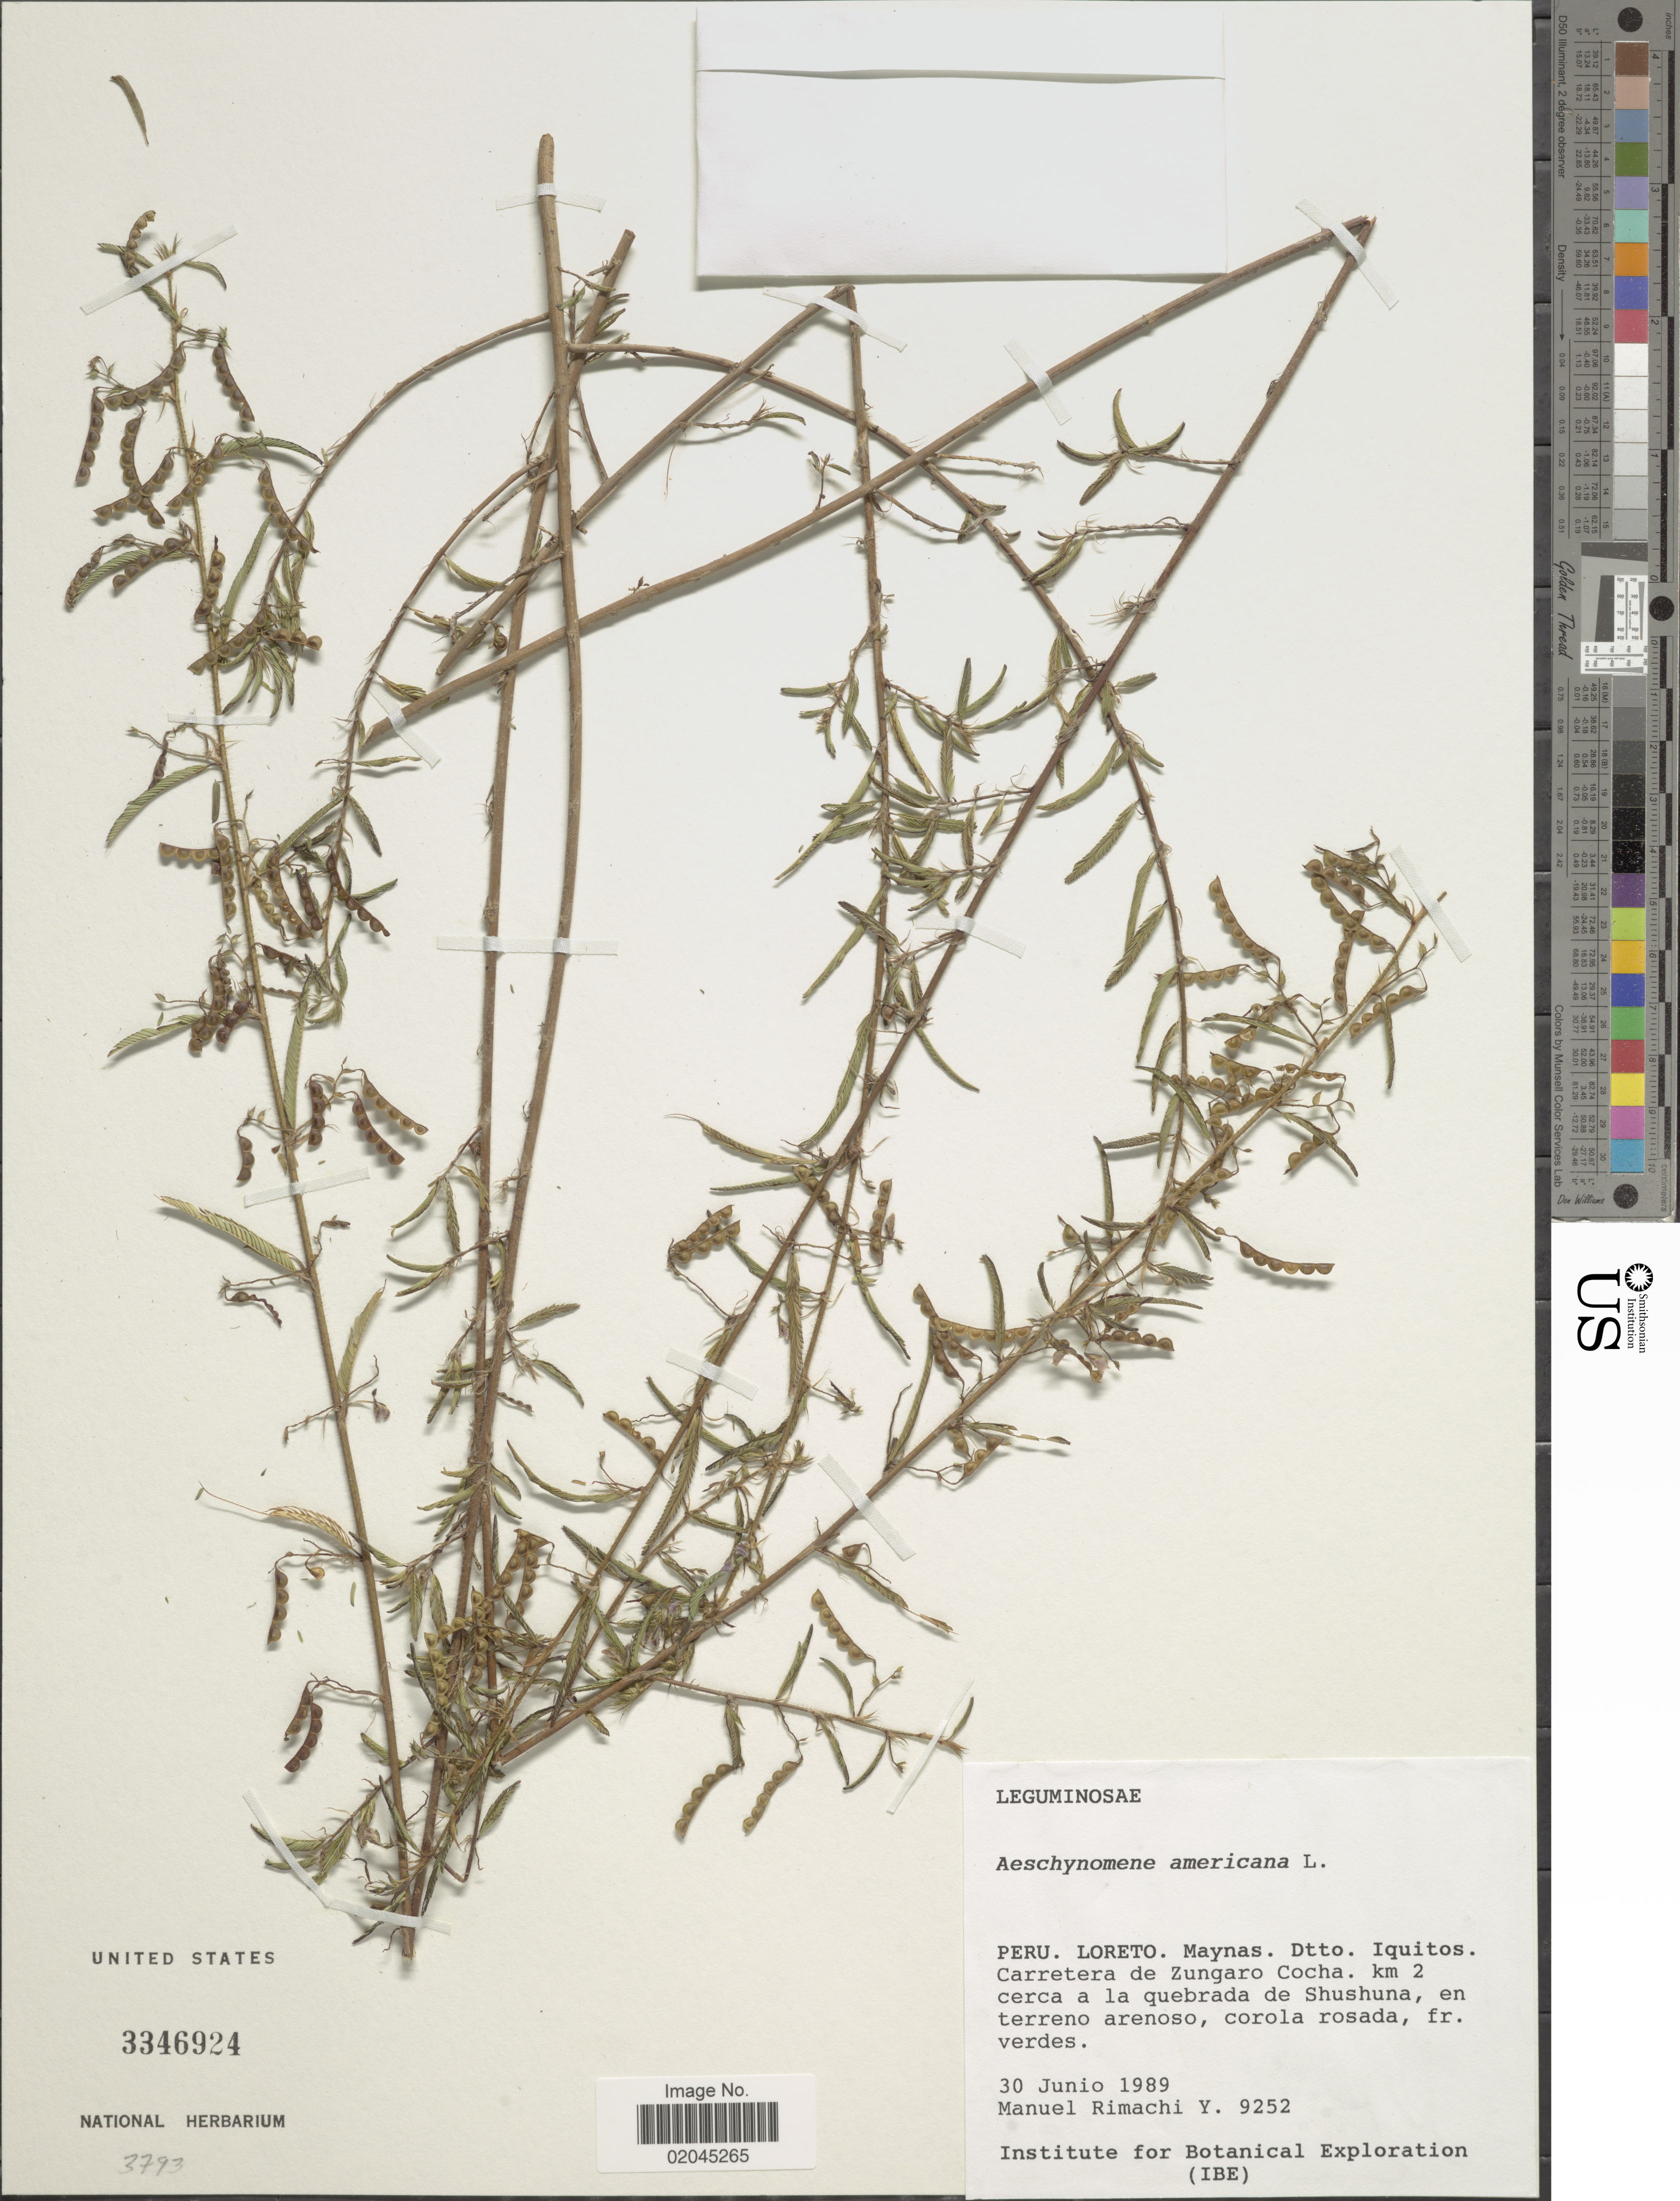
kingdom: Plantae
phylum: Tracheophyta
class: Magnoliopsida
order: Fabales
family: Fabaceae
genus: Aeschynomene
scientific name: Aeschynomene americana var. americana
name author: L.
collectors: M. Rimachi Y.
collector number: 9252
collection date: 1989-06-30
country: Peru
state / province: Loreto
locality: Maynas. Dtto Iquitos, Carretera de Zungaro Cocha, km 2 cerca a la quebrada de Shushuna, en terreno arenoso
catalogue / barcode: US 3346924